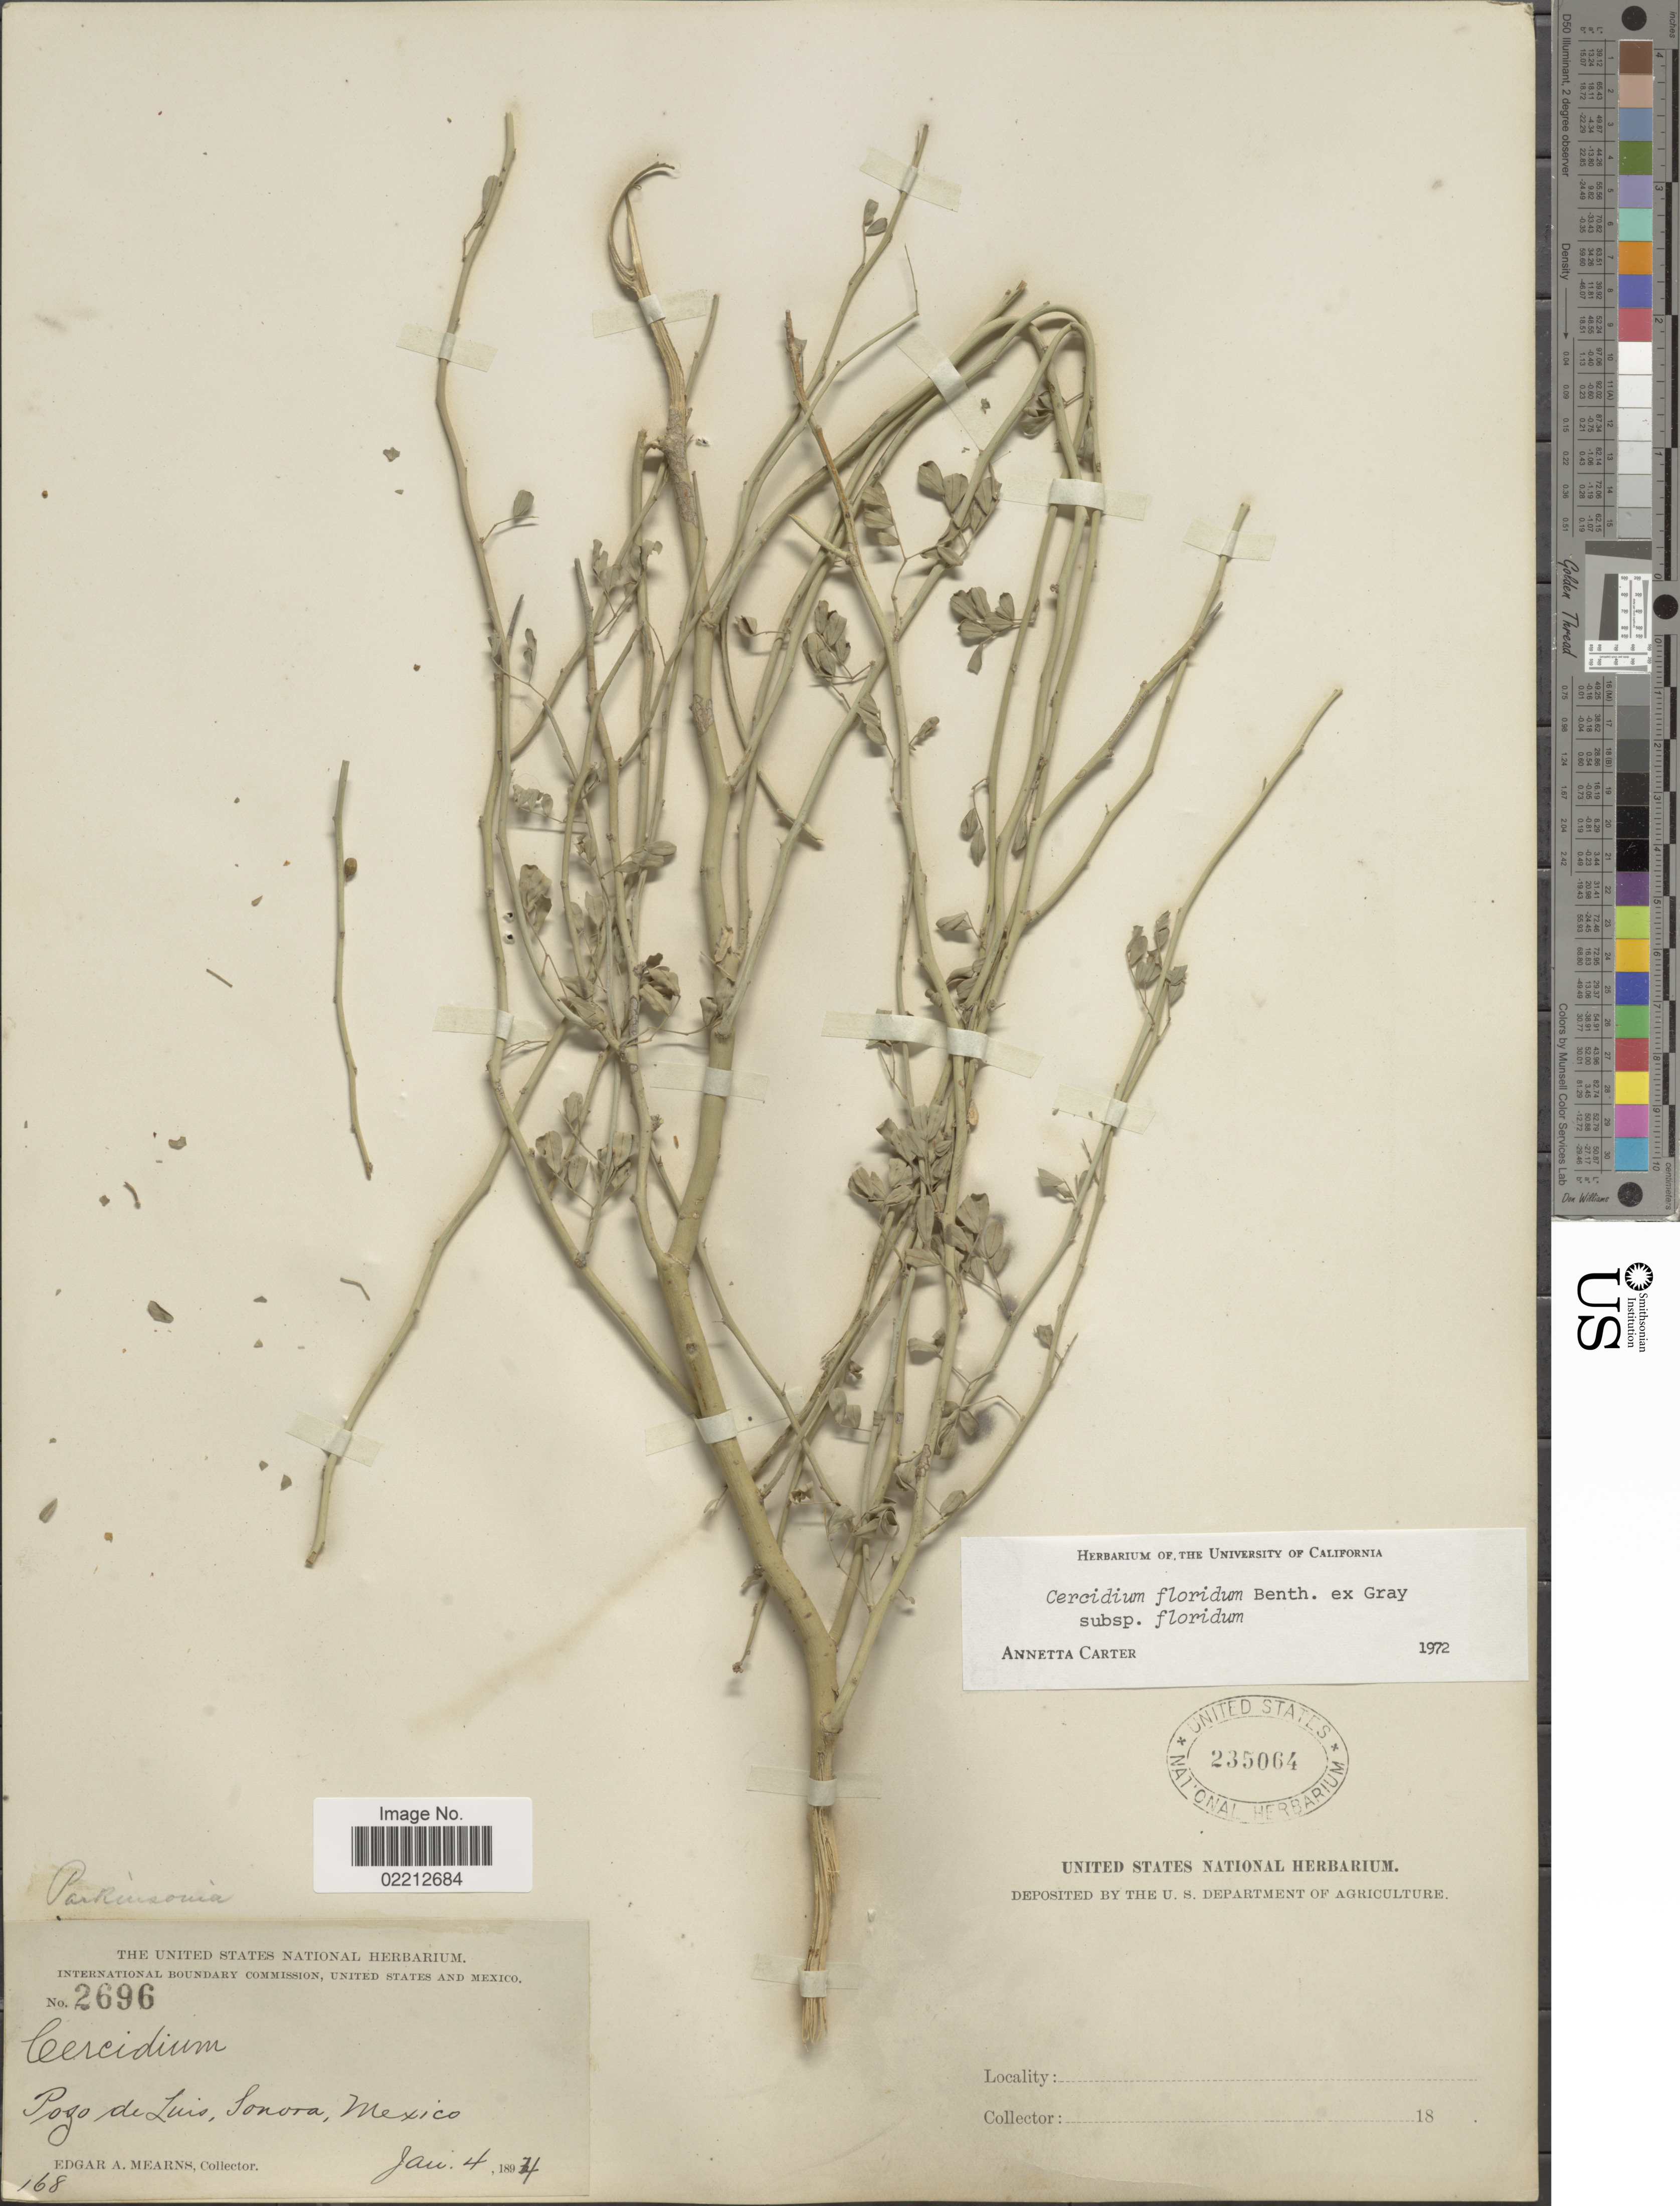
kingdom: Plantae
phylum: Tracheophyta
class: Magnoliopsida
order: Fabales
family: Fabaceae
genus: Parkinsonia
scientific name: Parkinsonia florida subsp. florida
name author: (Benth. ex A. Gray) S. Watson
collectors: E. A. Mearns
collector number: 2696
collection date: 1894-01-04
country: Mexico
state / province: Sonora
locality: Poso de Luis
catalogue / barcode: US 235064